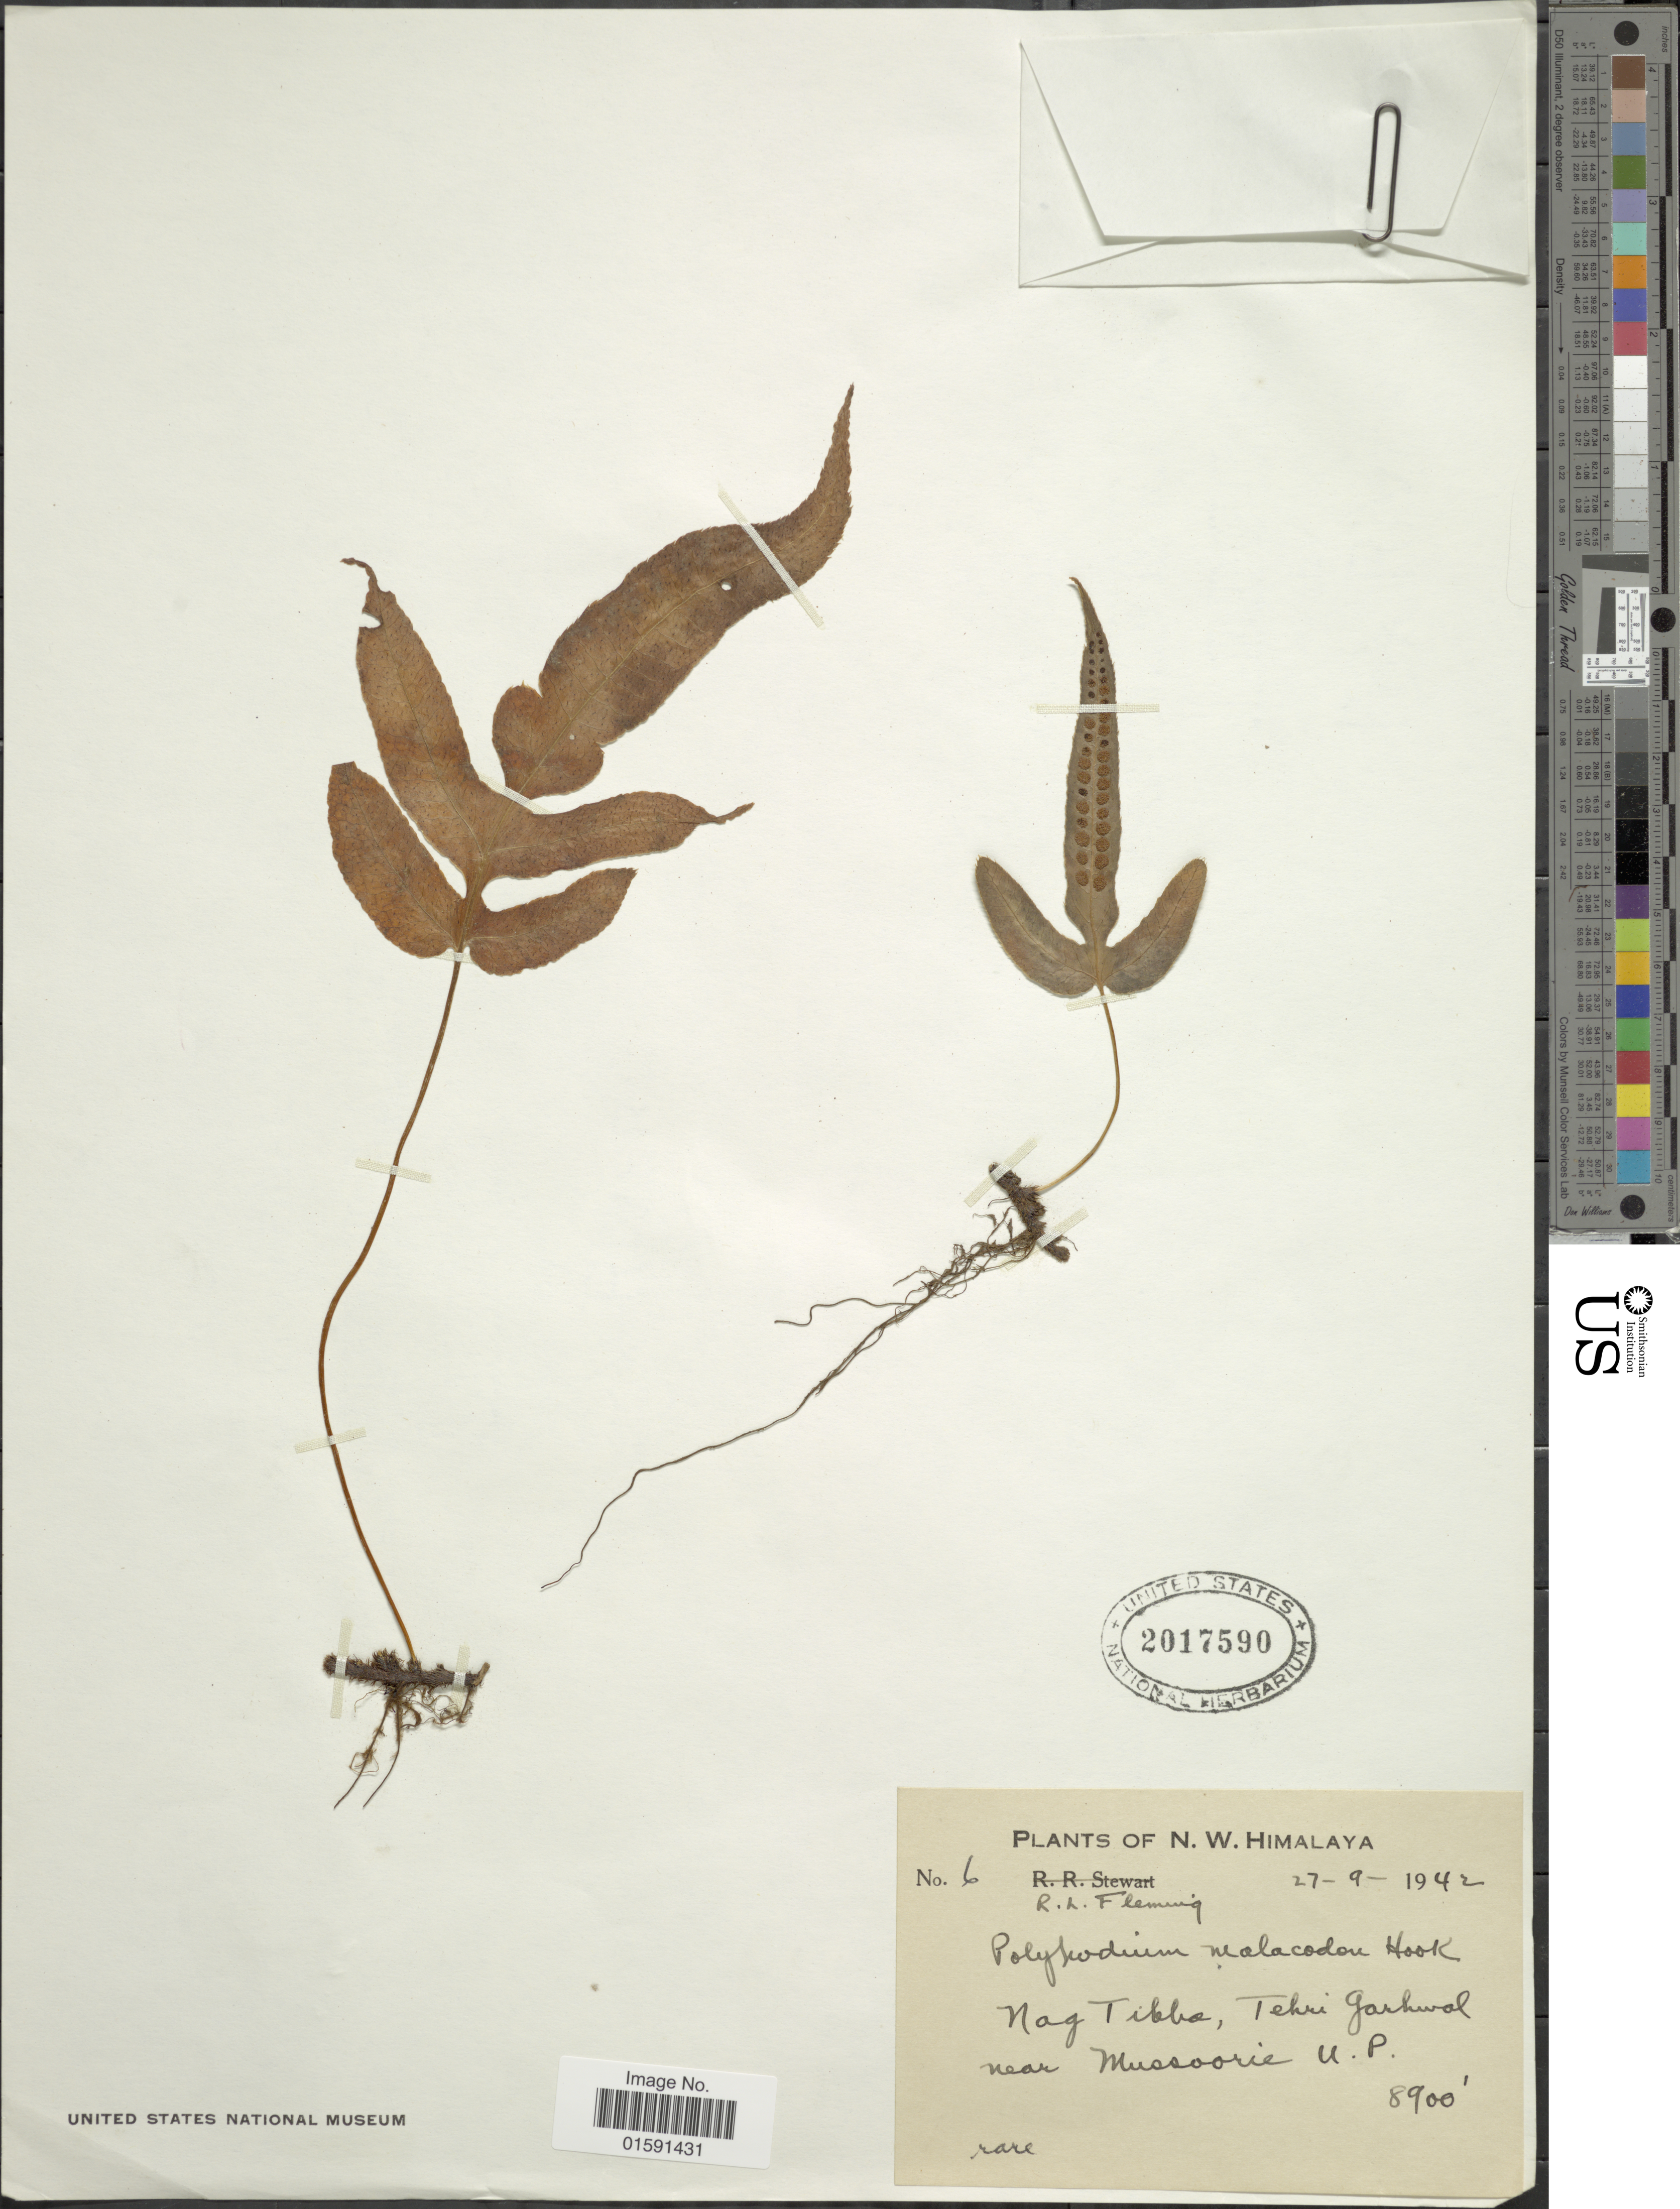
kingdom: Plantae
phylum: Tracheophyta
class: Polypodiopsida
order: Polypodiales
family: Polypodiaceae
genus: Selliguea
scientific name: Selliguea malacodon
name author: (Hook.) S. L. Yu et al.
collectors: R. Fleming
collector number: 6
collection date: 1942-09-27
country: India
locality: N. W. Himalaya. Nag Tibba, Tehri Garhwal near Mussoorie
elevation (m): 2713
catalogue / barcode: US 2017590